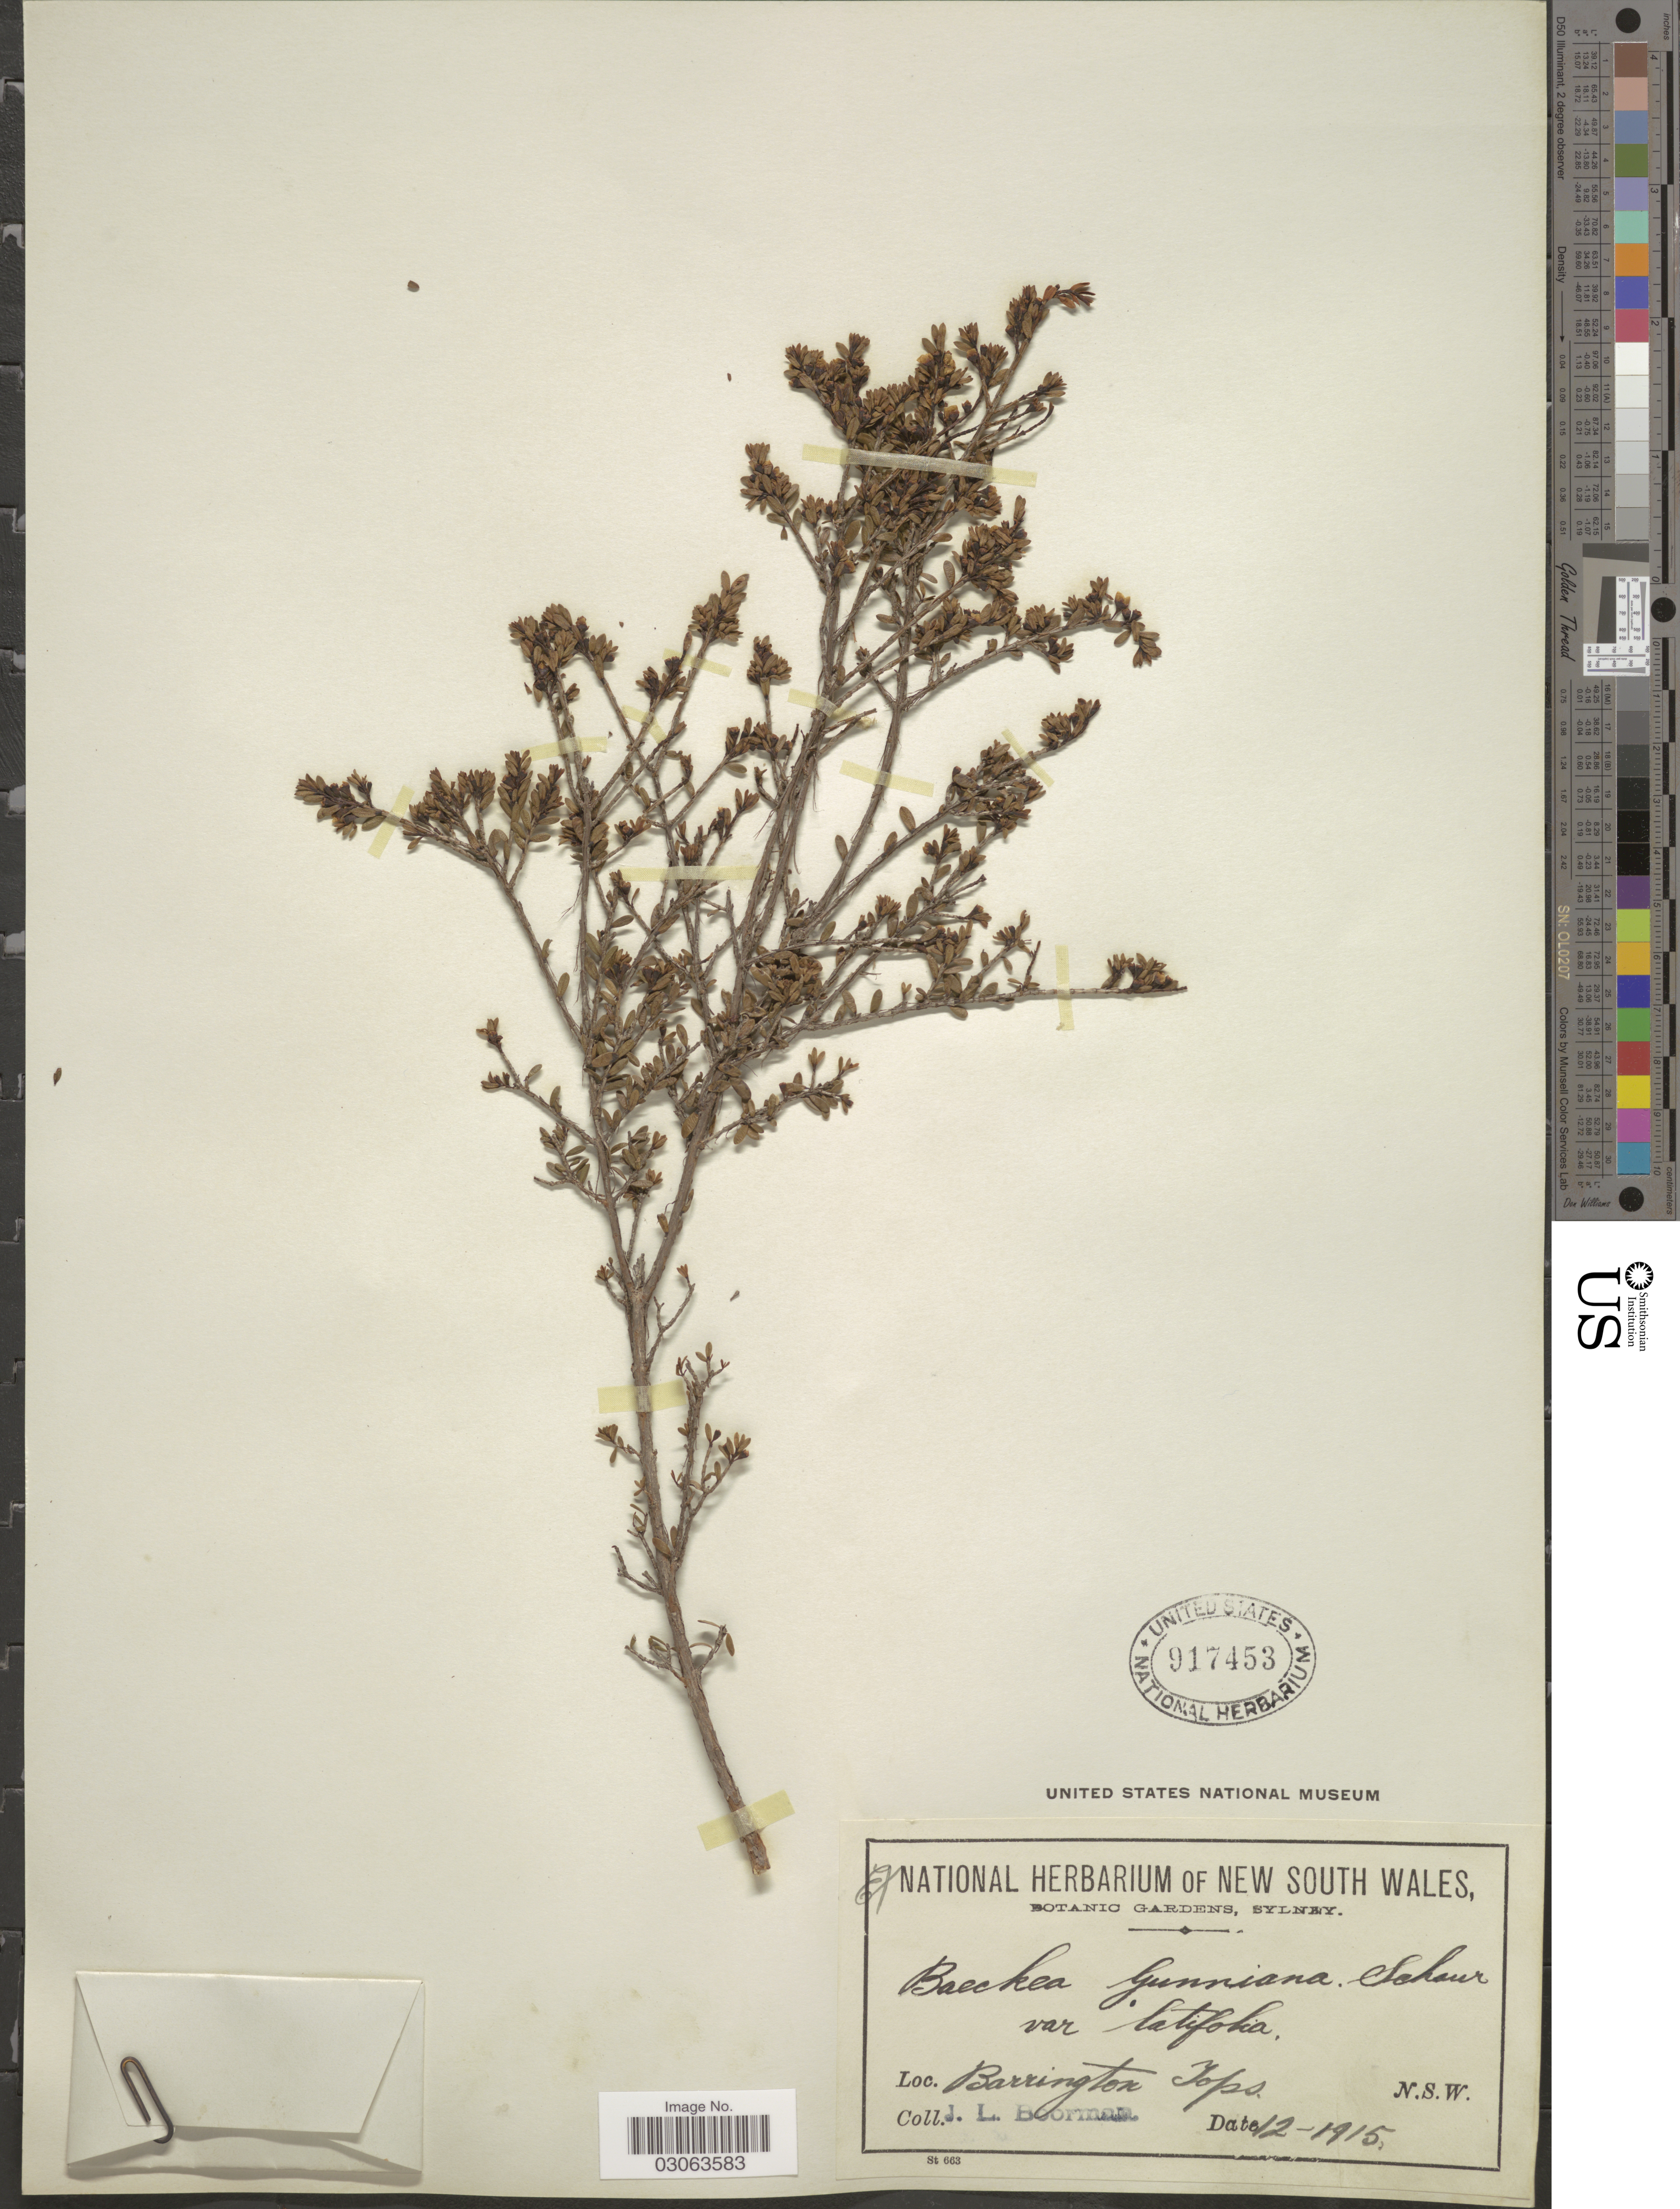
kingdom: Plantae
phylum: Tracheophyta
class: Magnoliopsida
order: Myrtales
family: Myrtaceae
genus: Baeckea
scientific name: Baeckea gunniana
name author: Schauer ex Walp.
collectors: J. Boorman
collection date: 1915-12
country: Australia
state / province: New South Wales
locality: Barrington Tops. N. S. W.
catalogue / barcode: US 917453